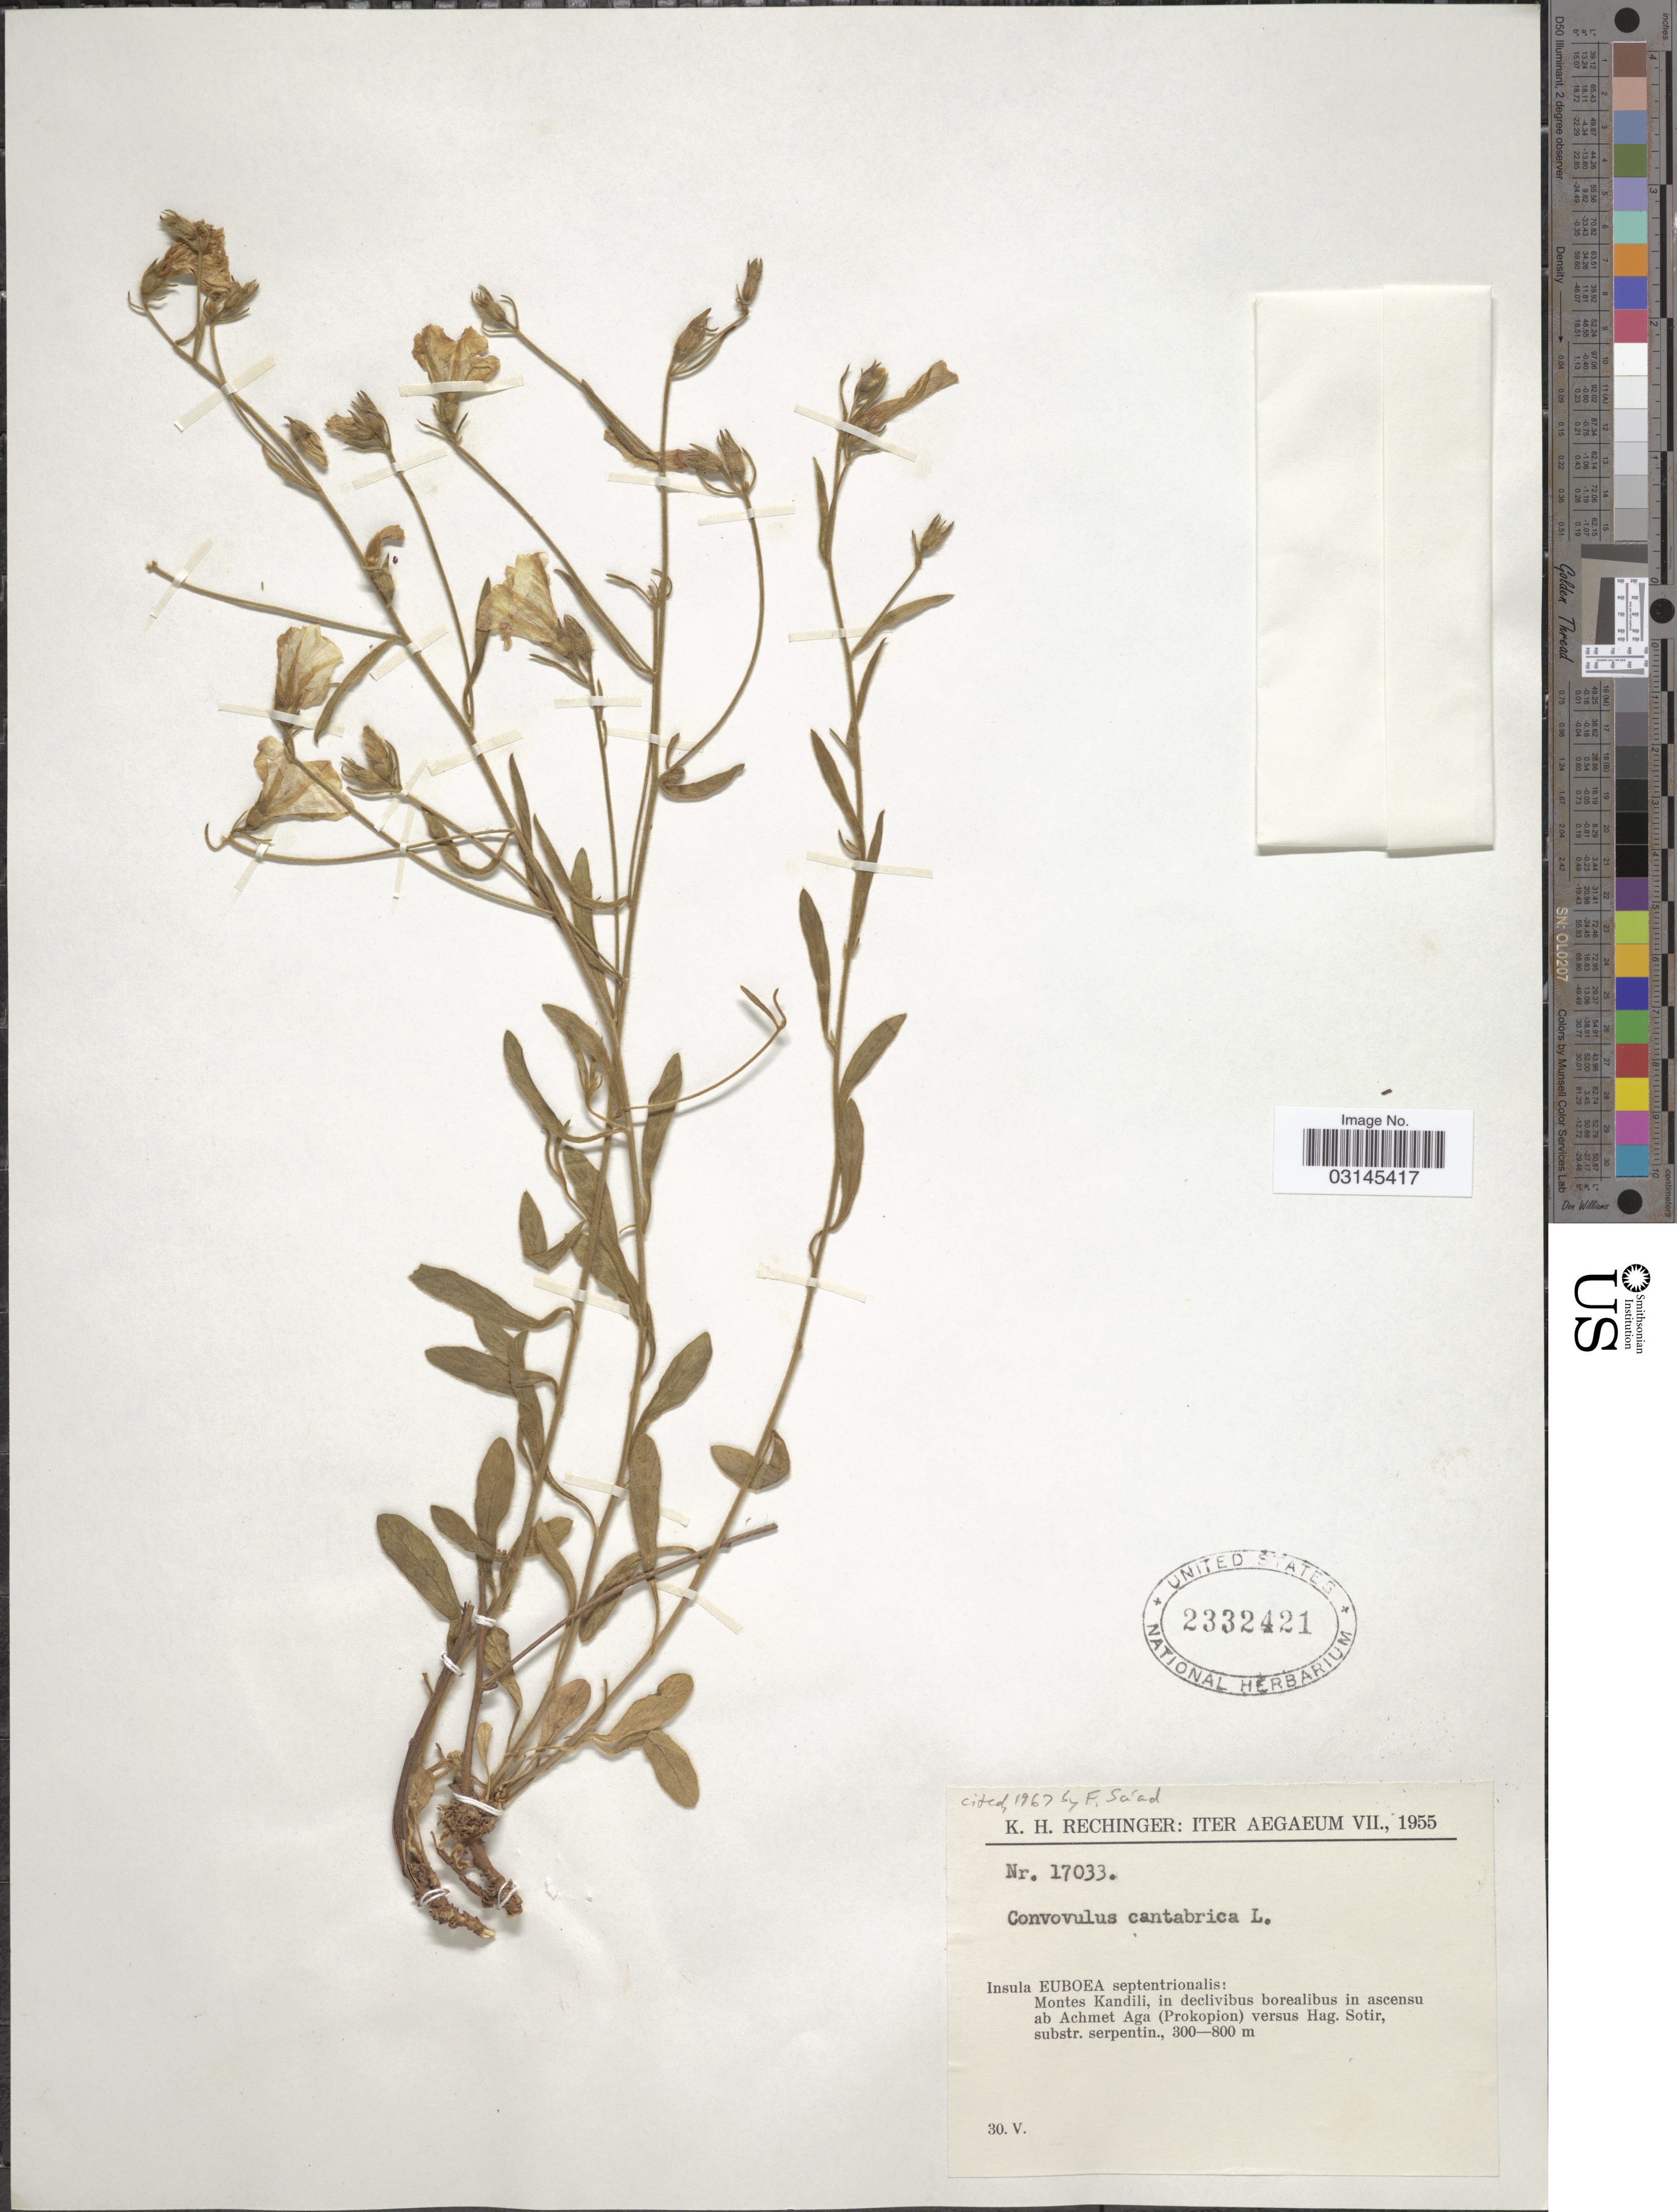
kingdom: Plantae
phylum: Tracheophyta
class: Magnoliopsida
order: Solanales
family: Convolvulaceae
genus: Convolvulus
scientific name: Convolvulus cantabrica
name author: L.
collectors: K. H. Rechinger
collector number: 17033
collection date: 1955-05-30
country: Greece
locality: Iter Aegaeum. Insula Euboea septentrionalis: Montes Kandili, in declivibus borealibus in ascensu ab Achmet Aga (Prokopion) versus Hag. Sotir.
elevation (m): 300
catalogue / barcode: US 2332421